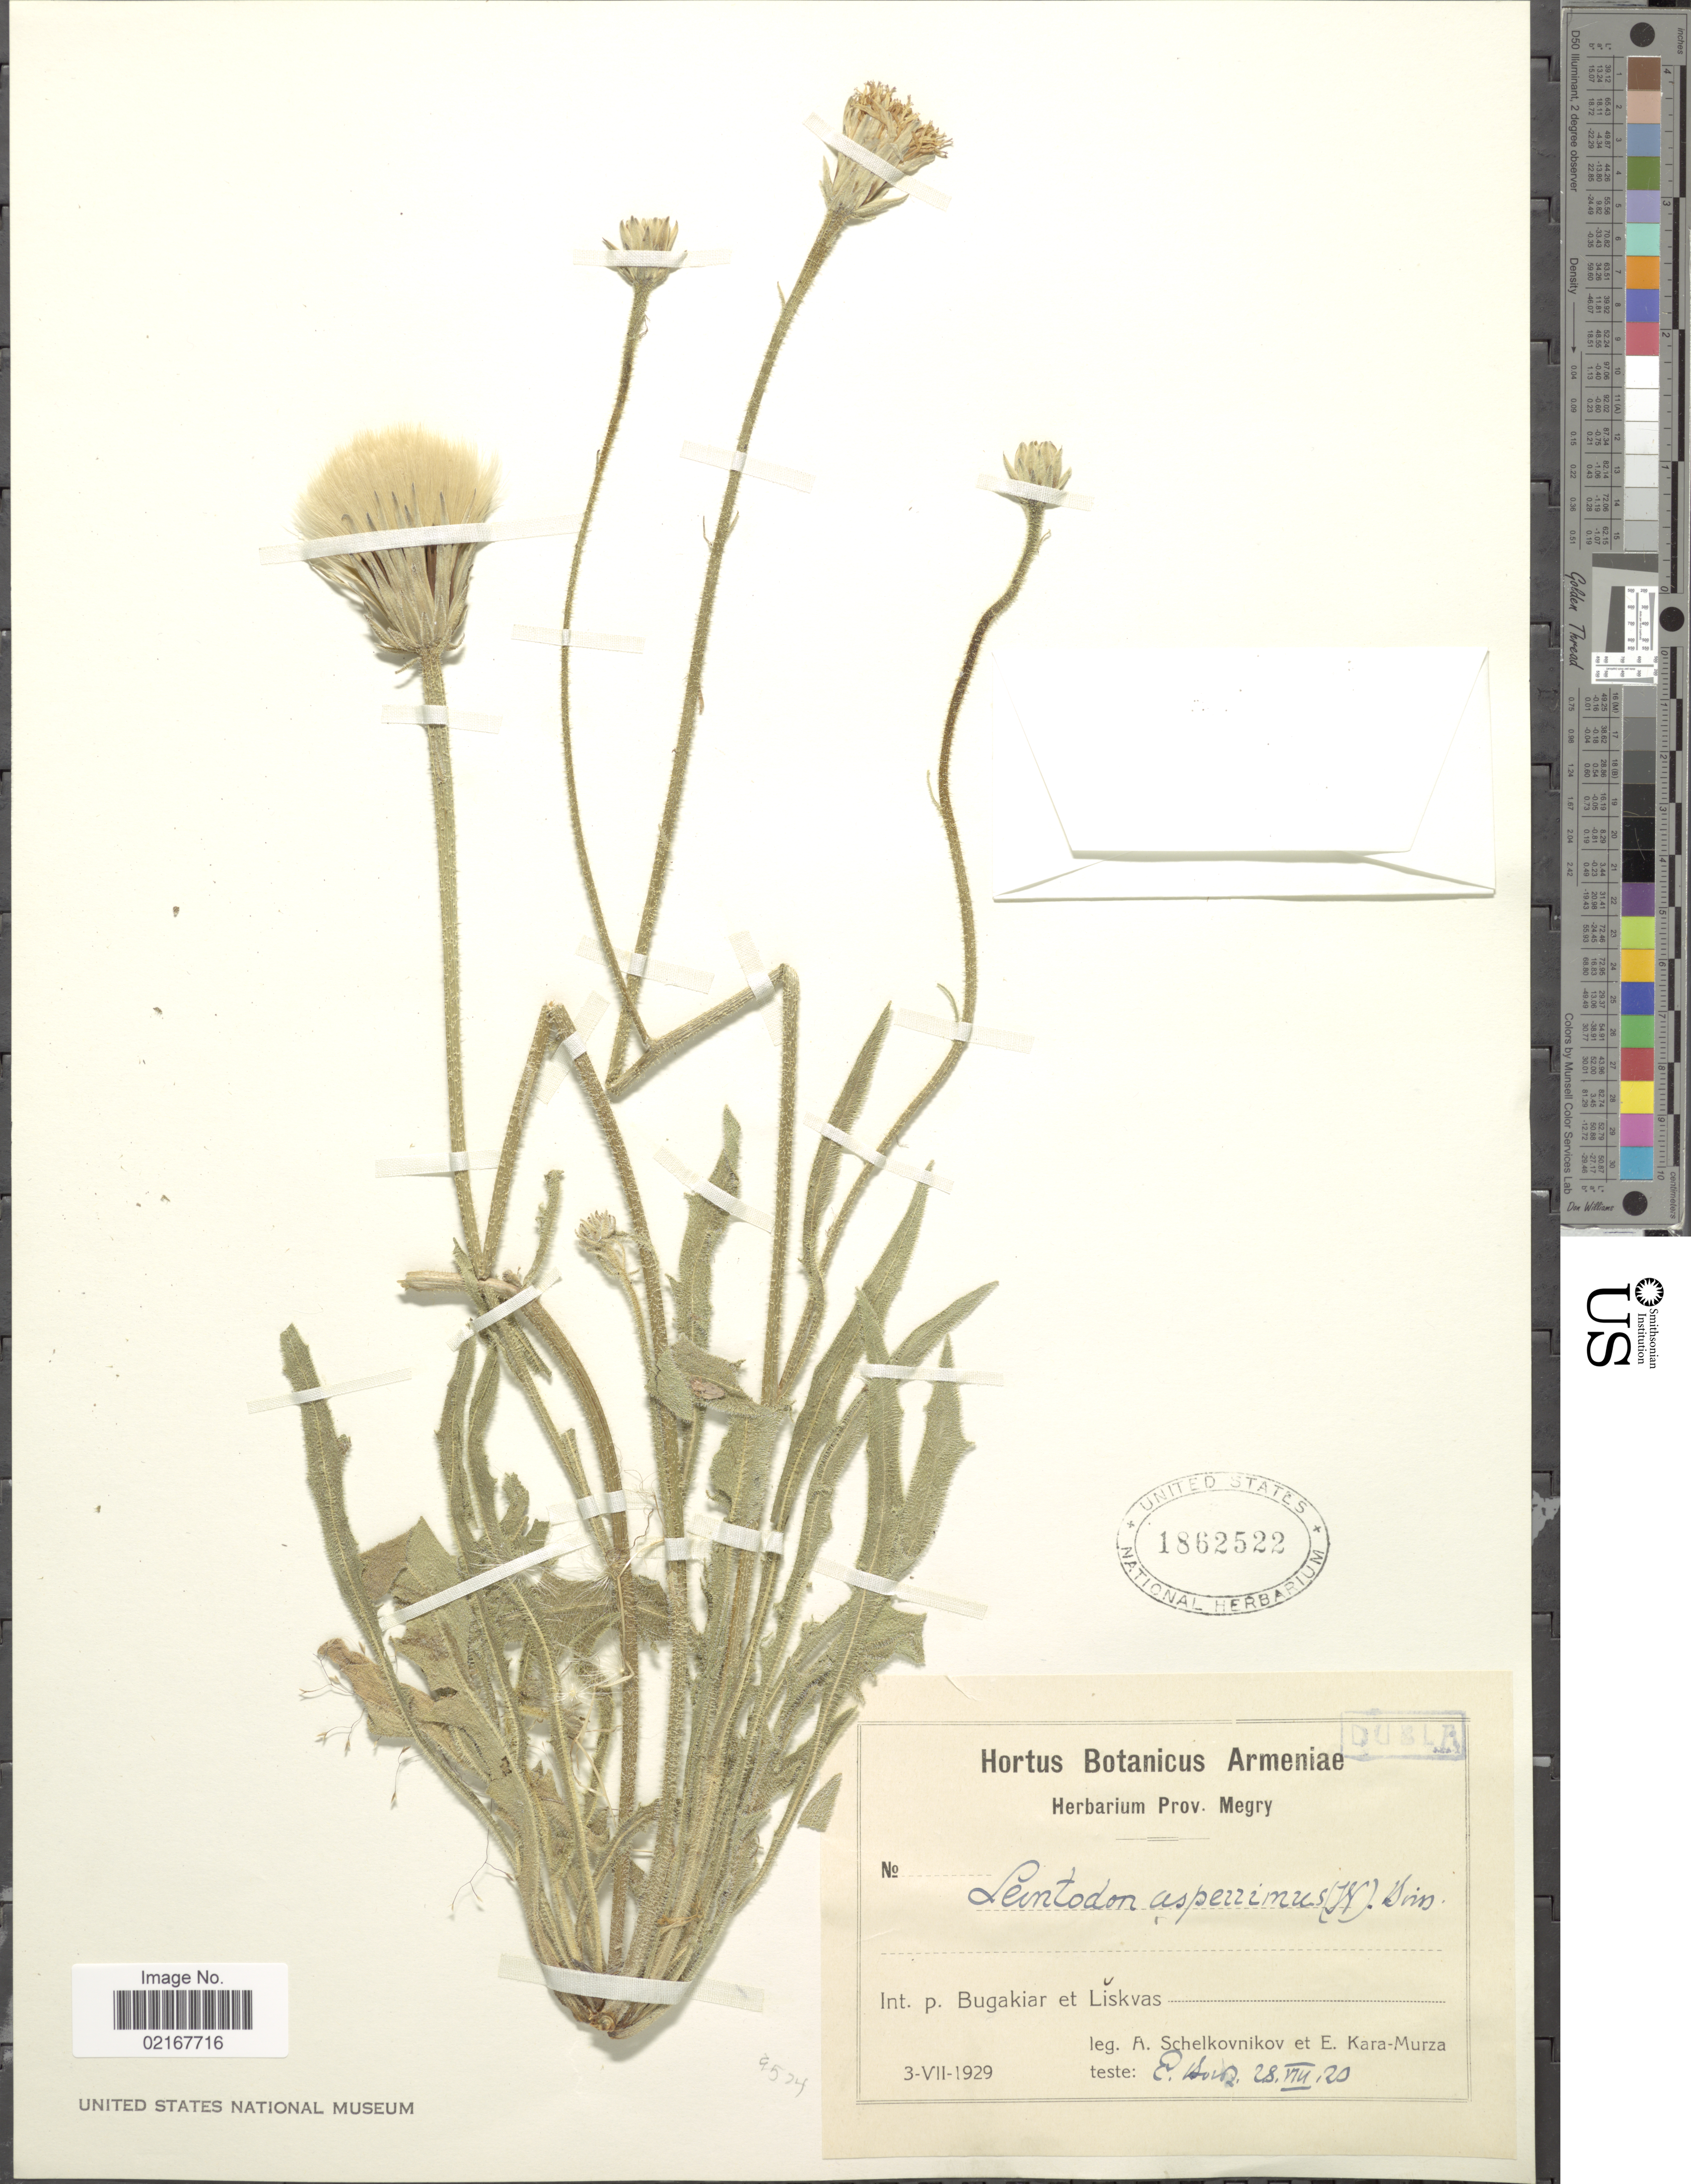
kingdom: Plantae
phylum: Tracheophyta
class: Magnoliopsida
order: Asterales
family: Asteraceae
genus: Leontodon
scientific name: Leontodon asperrimus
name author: (Willd.) Endl.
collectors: A. B. Schelkovnikov & E. Kara-Murza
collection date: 1929-07-03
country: Armenia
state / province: Syunik'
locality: Int. p. Bugakiar et Liskvas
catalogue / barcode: US 1862522